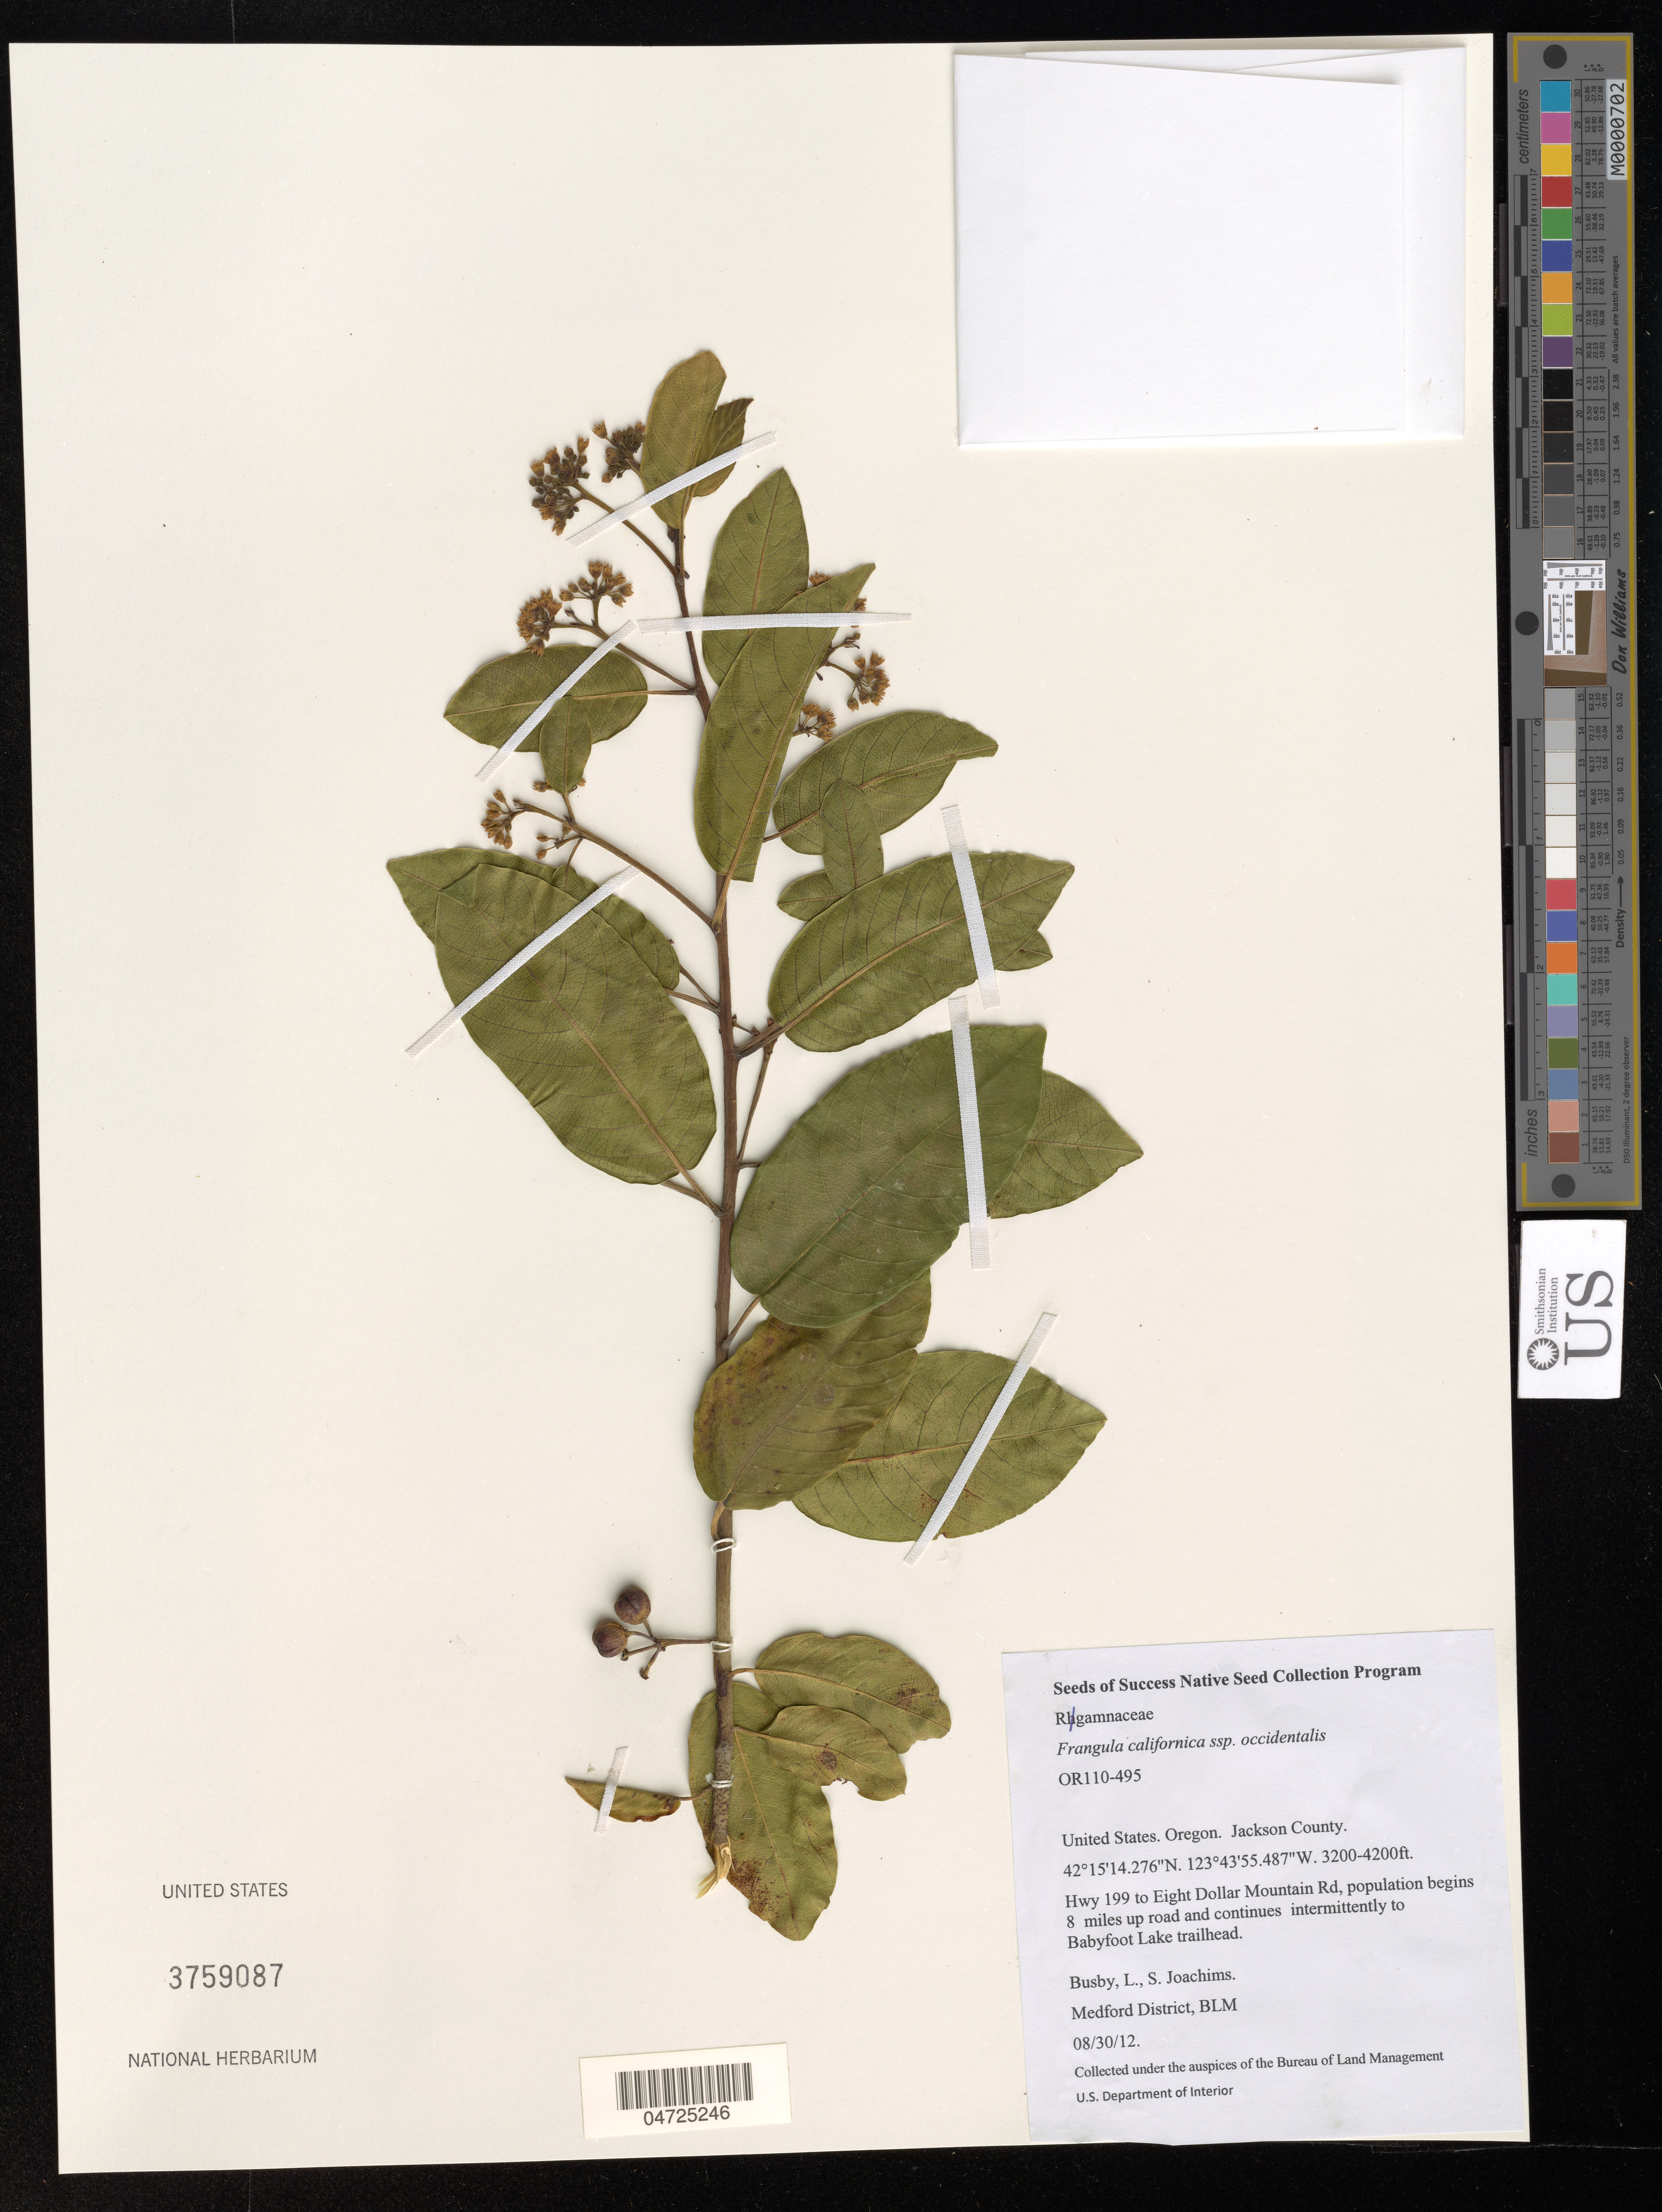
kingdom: Plantae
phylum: Tracheophyta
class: Magnoliopsida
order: Rosales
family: Rhamnaceae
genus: Frangula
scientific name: Frangula californica subsp. occidentalis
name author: (Howell) Kartesz & Gandhi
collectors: L. Busby & S. Joachims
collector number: OR110-495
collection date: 2012-08-30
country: United States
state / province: Oregon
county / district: Jackson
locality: Jackson County. Hwy 199 to Eight Dollar Mountain Rd, population begins 8 miles up road and continues intermittently to Babyfoot Lake Trailhead.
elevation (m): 975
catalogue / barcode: US 3759087